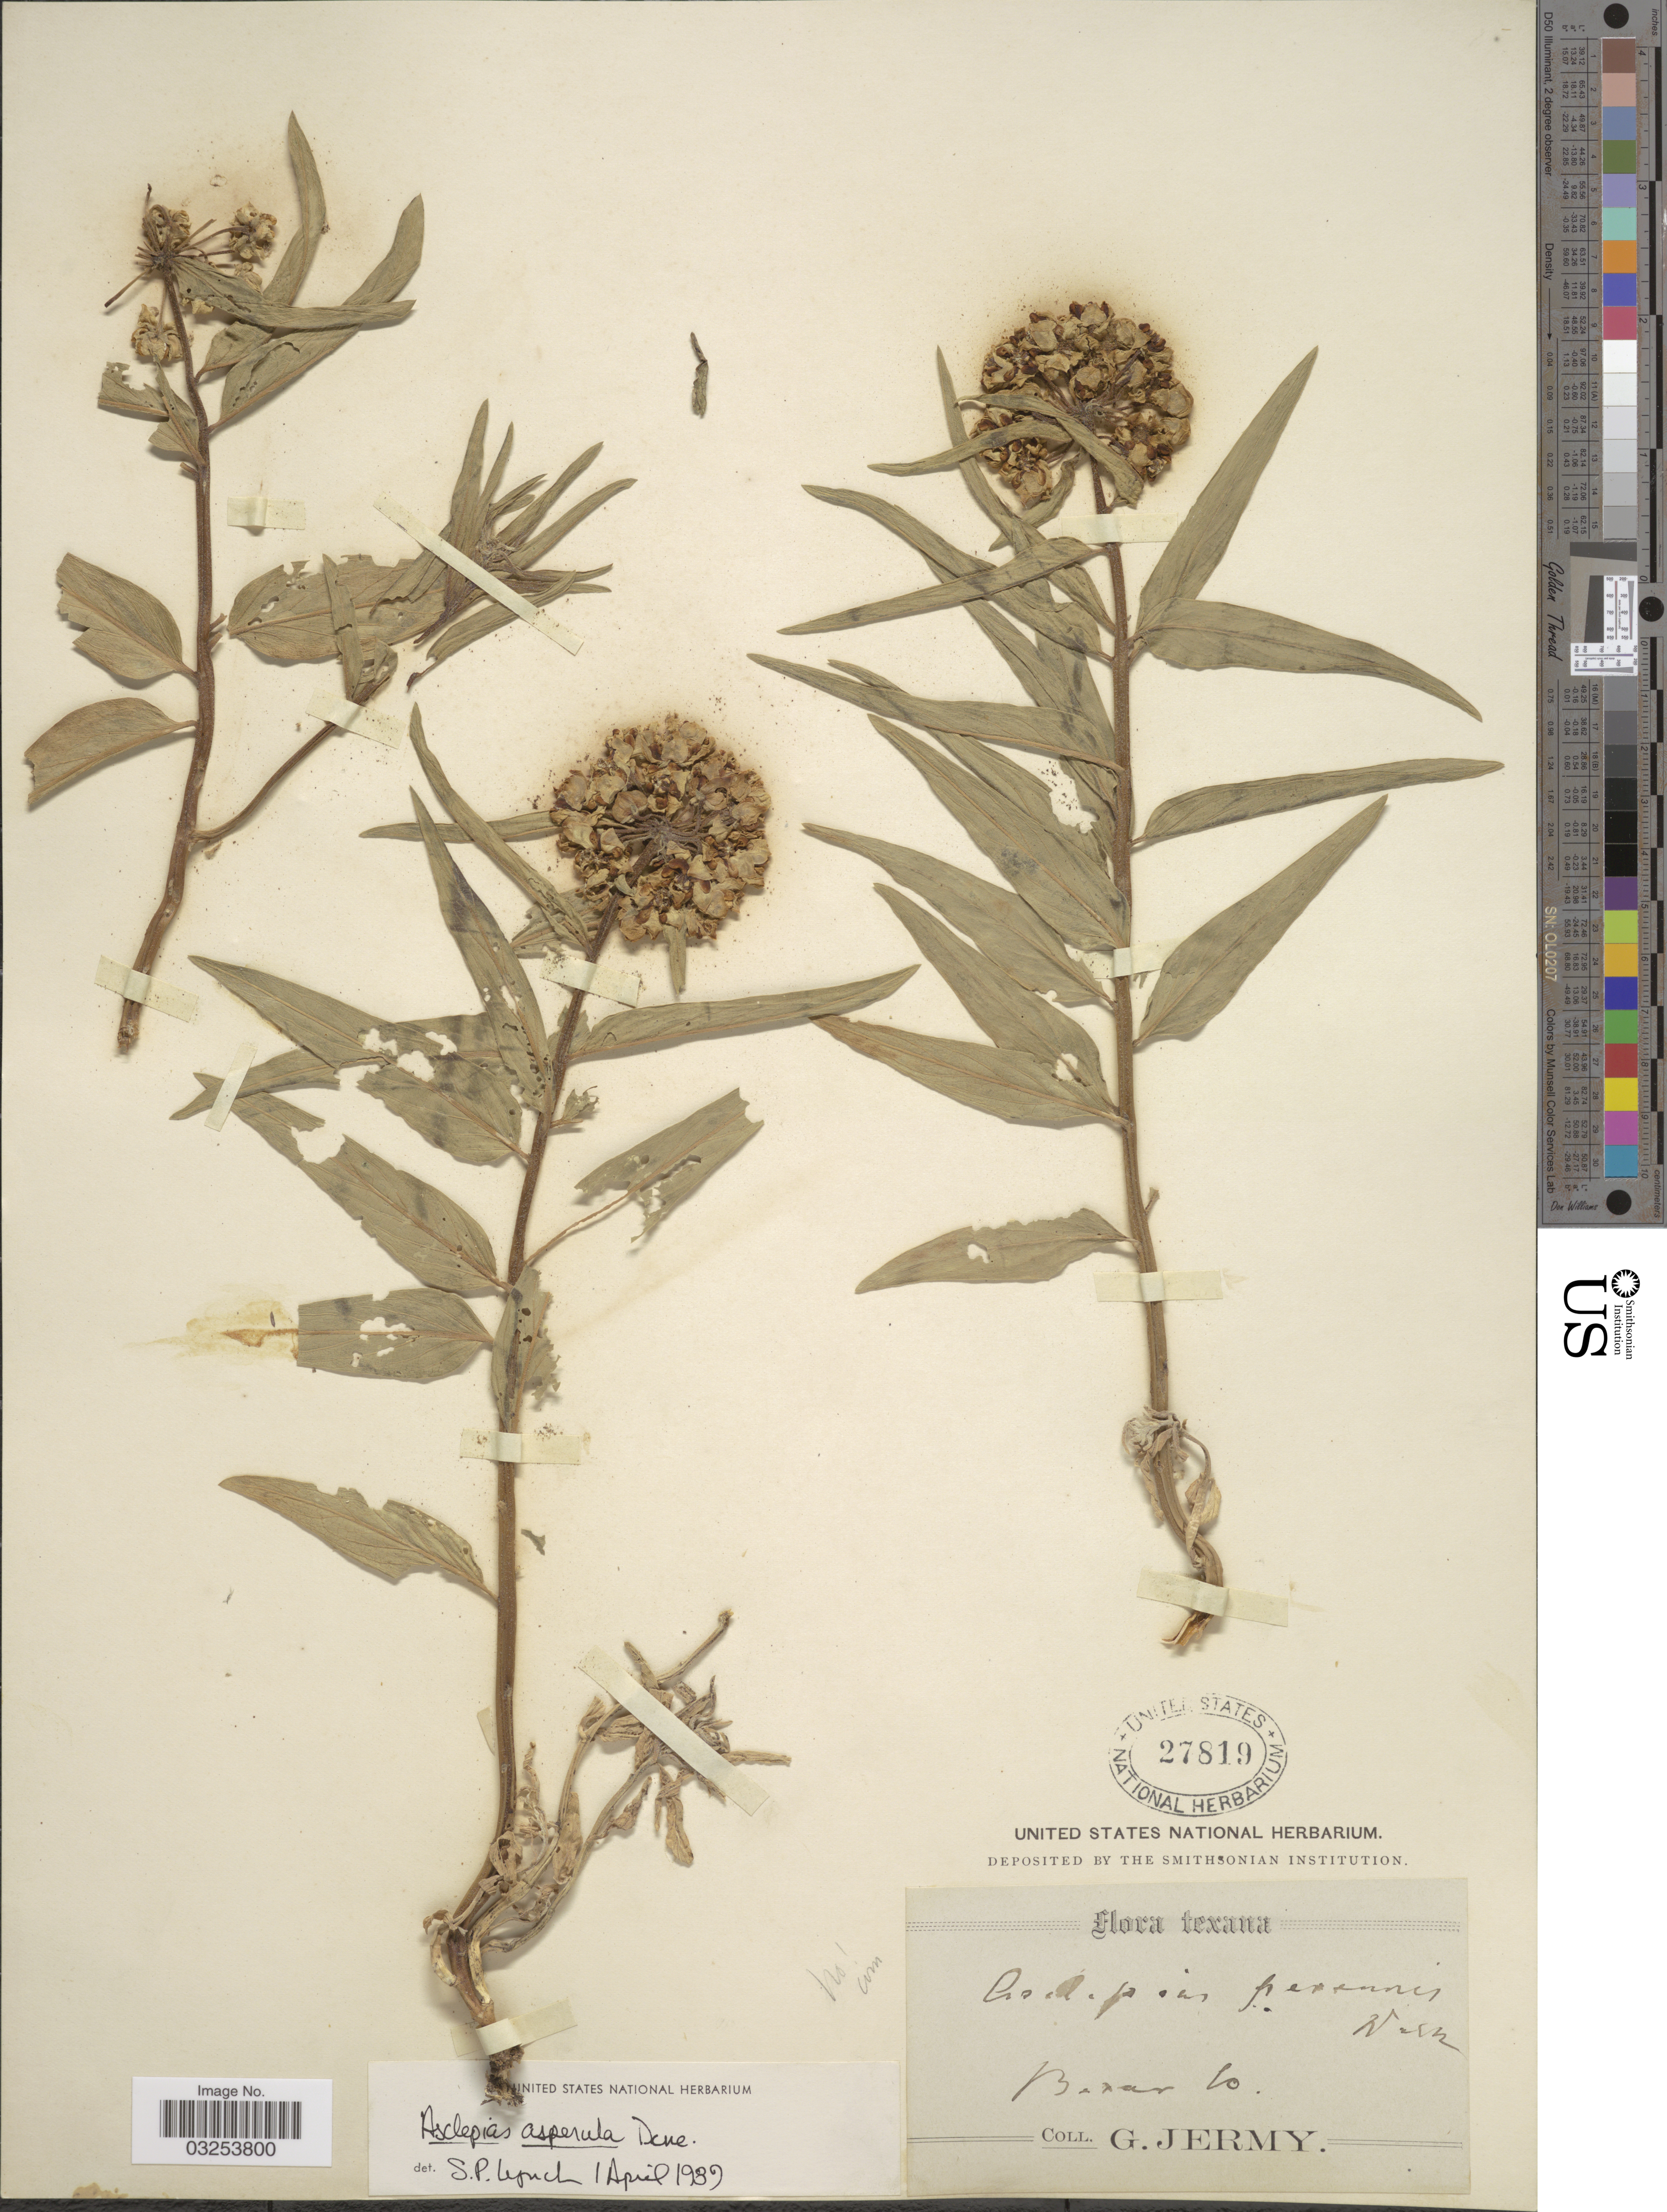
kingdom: Plantae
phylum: Tracheophyta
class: Magnoliopsida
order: Gentianales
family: Apocynaceae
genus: Asclepias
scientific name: Asclepias asperula subsp. asperula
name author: (Decne.) Woodson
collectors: G. Jermy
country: United States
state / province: Texas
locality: Bexar Co.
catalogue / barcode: US 27819